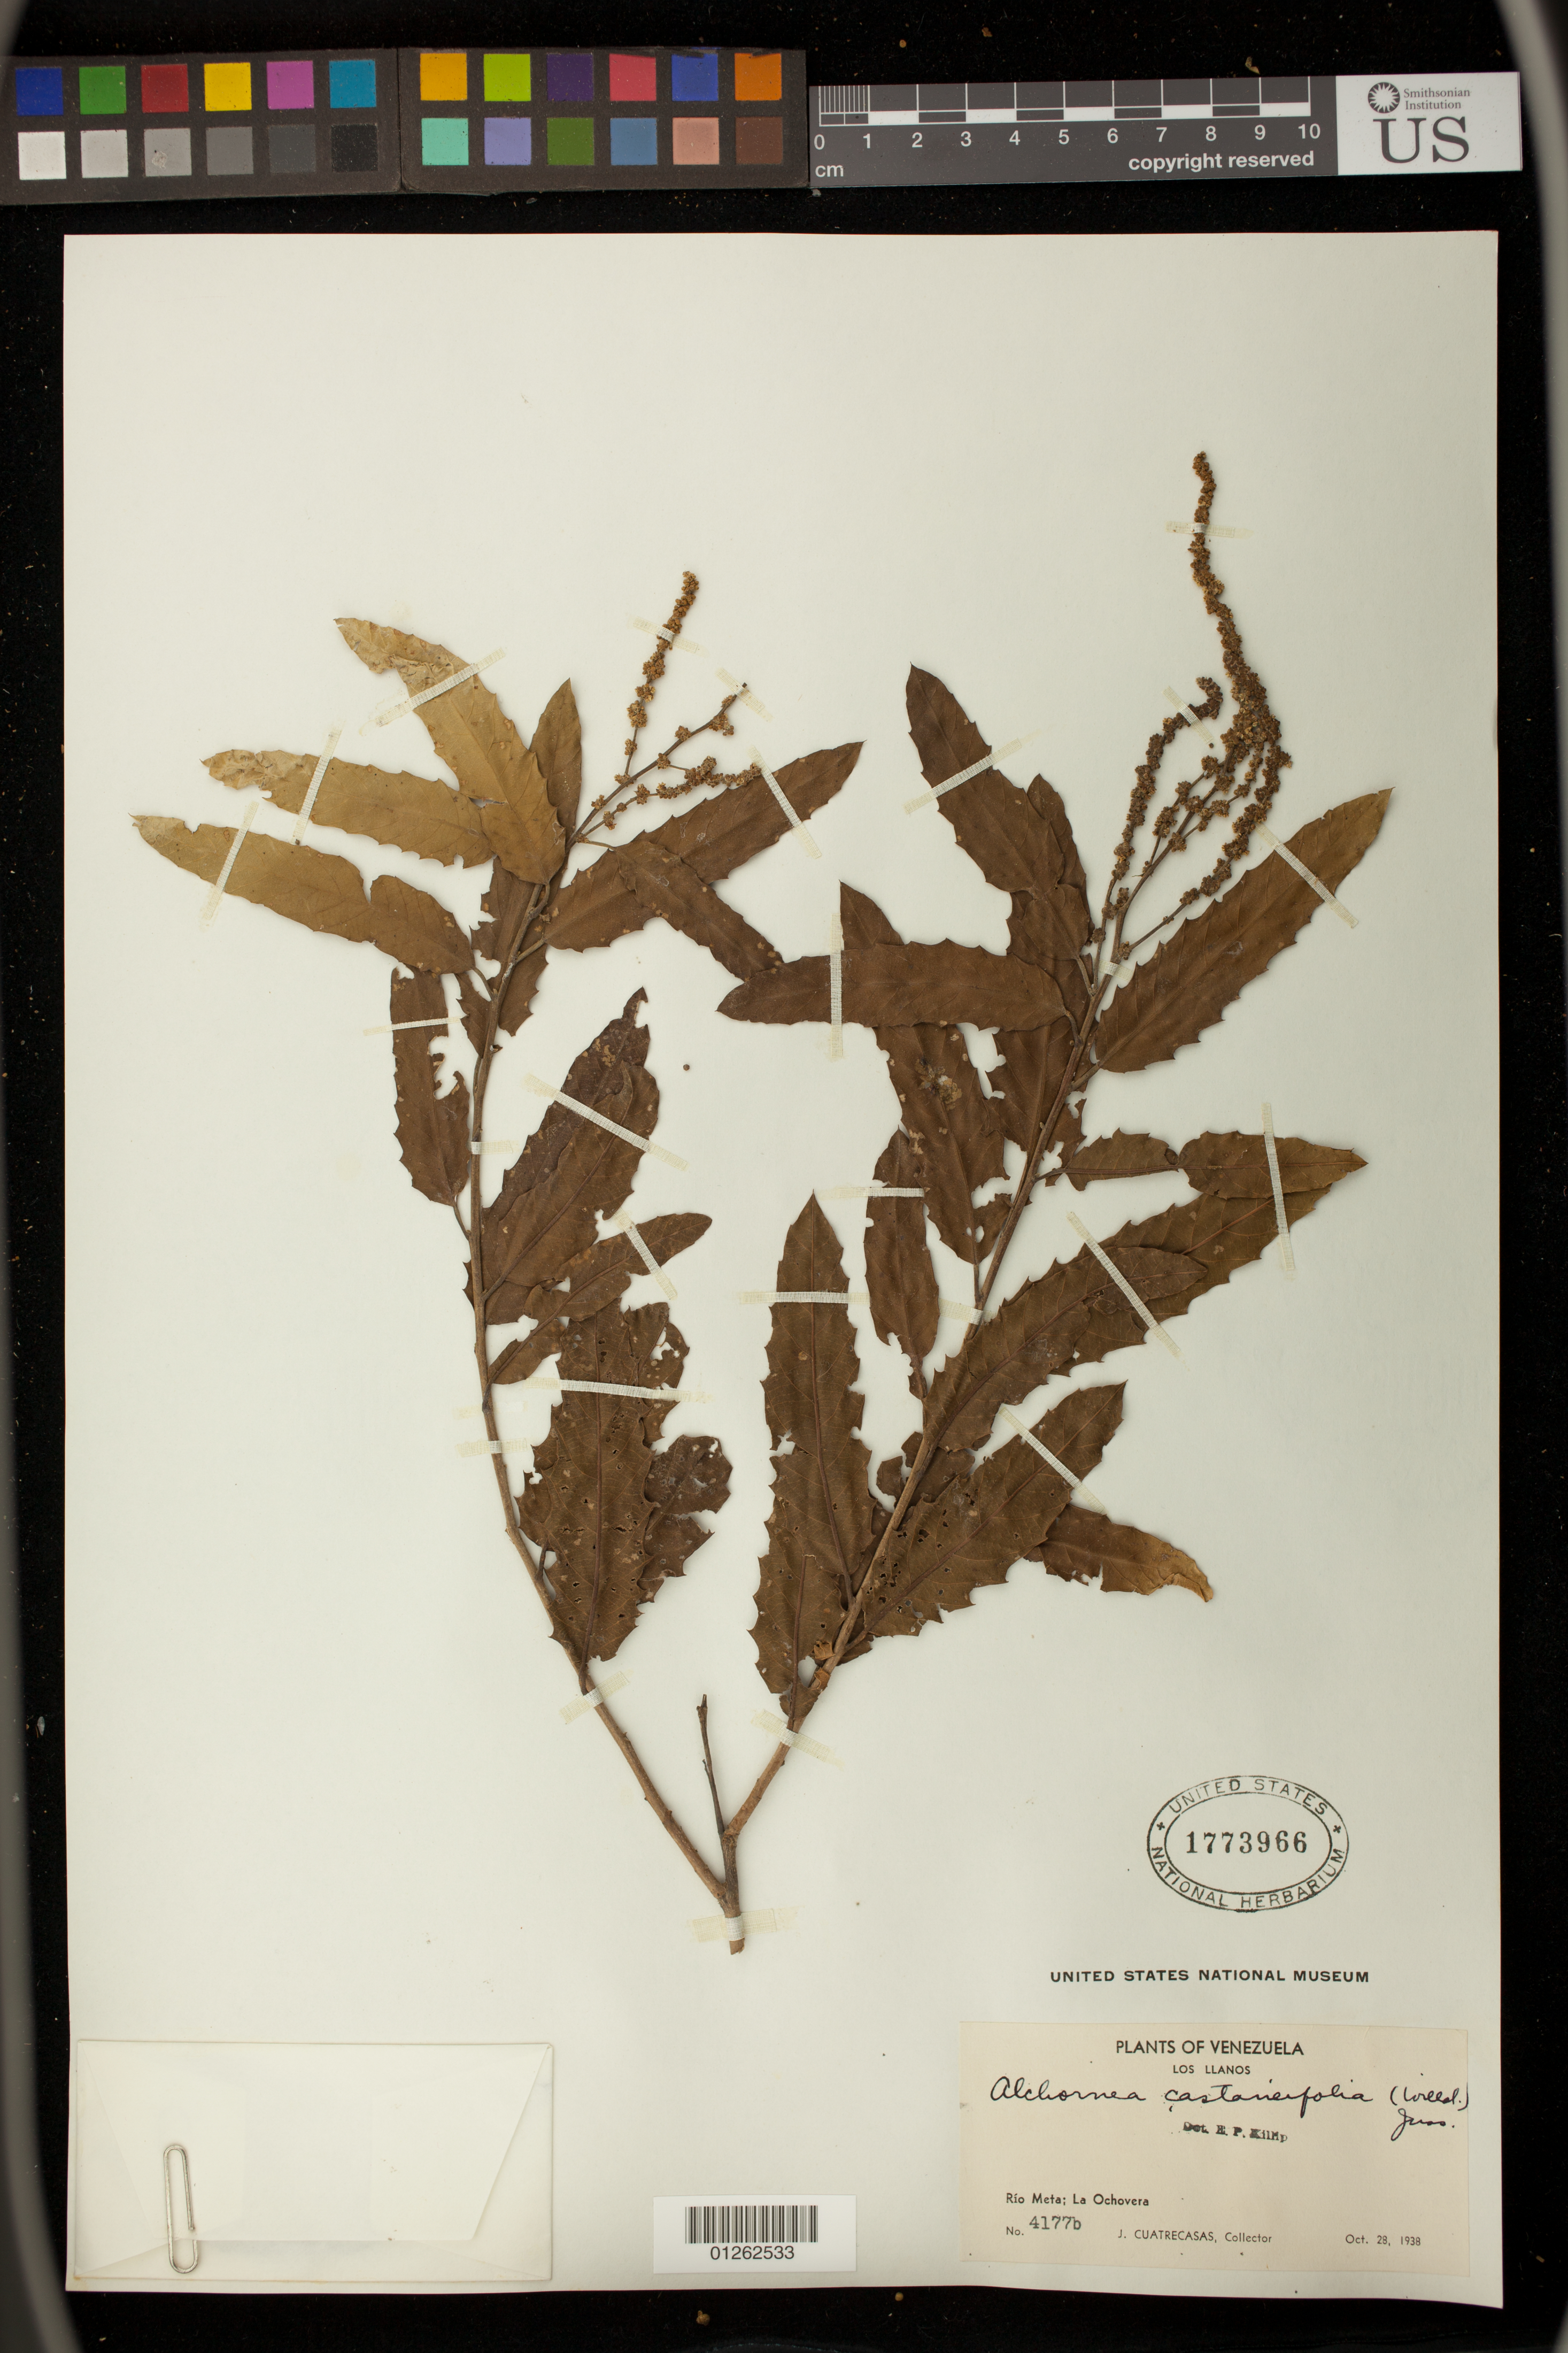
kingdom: Plantae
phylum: Tracheophyta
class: Magnoliopsida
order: Malpighiales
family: Euphorbiaceae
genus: Alchornea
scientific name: Alchornea castaneifolia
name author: (Willd.) A. Juss.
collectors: J. Cuatrecasas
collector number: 4177b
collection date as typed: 28 Oct 1938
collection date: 1938-10-28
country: Venezuela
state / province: Apure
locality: Rio meta; la ochovera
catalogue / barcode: US 1773966